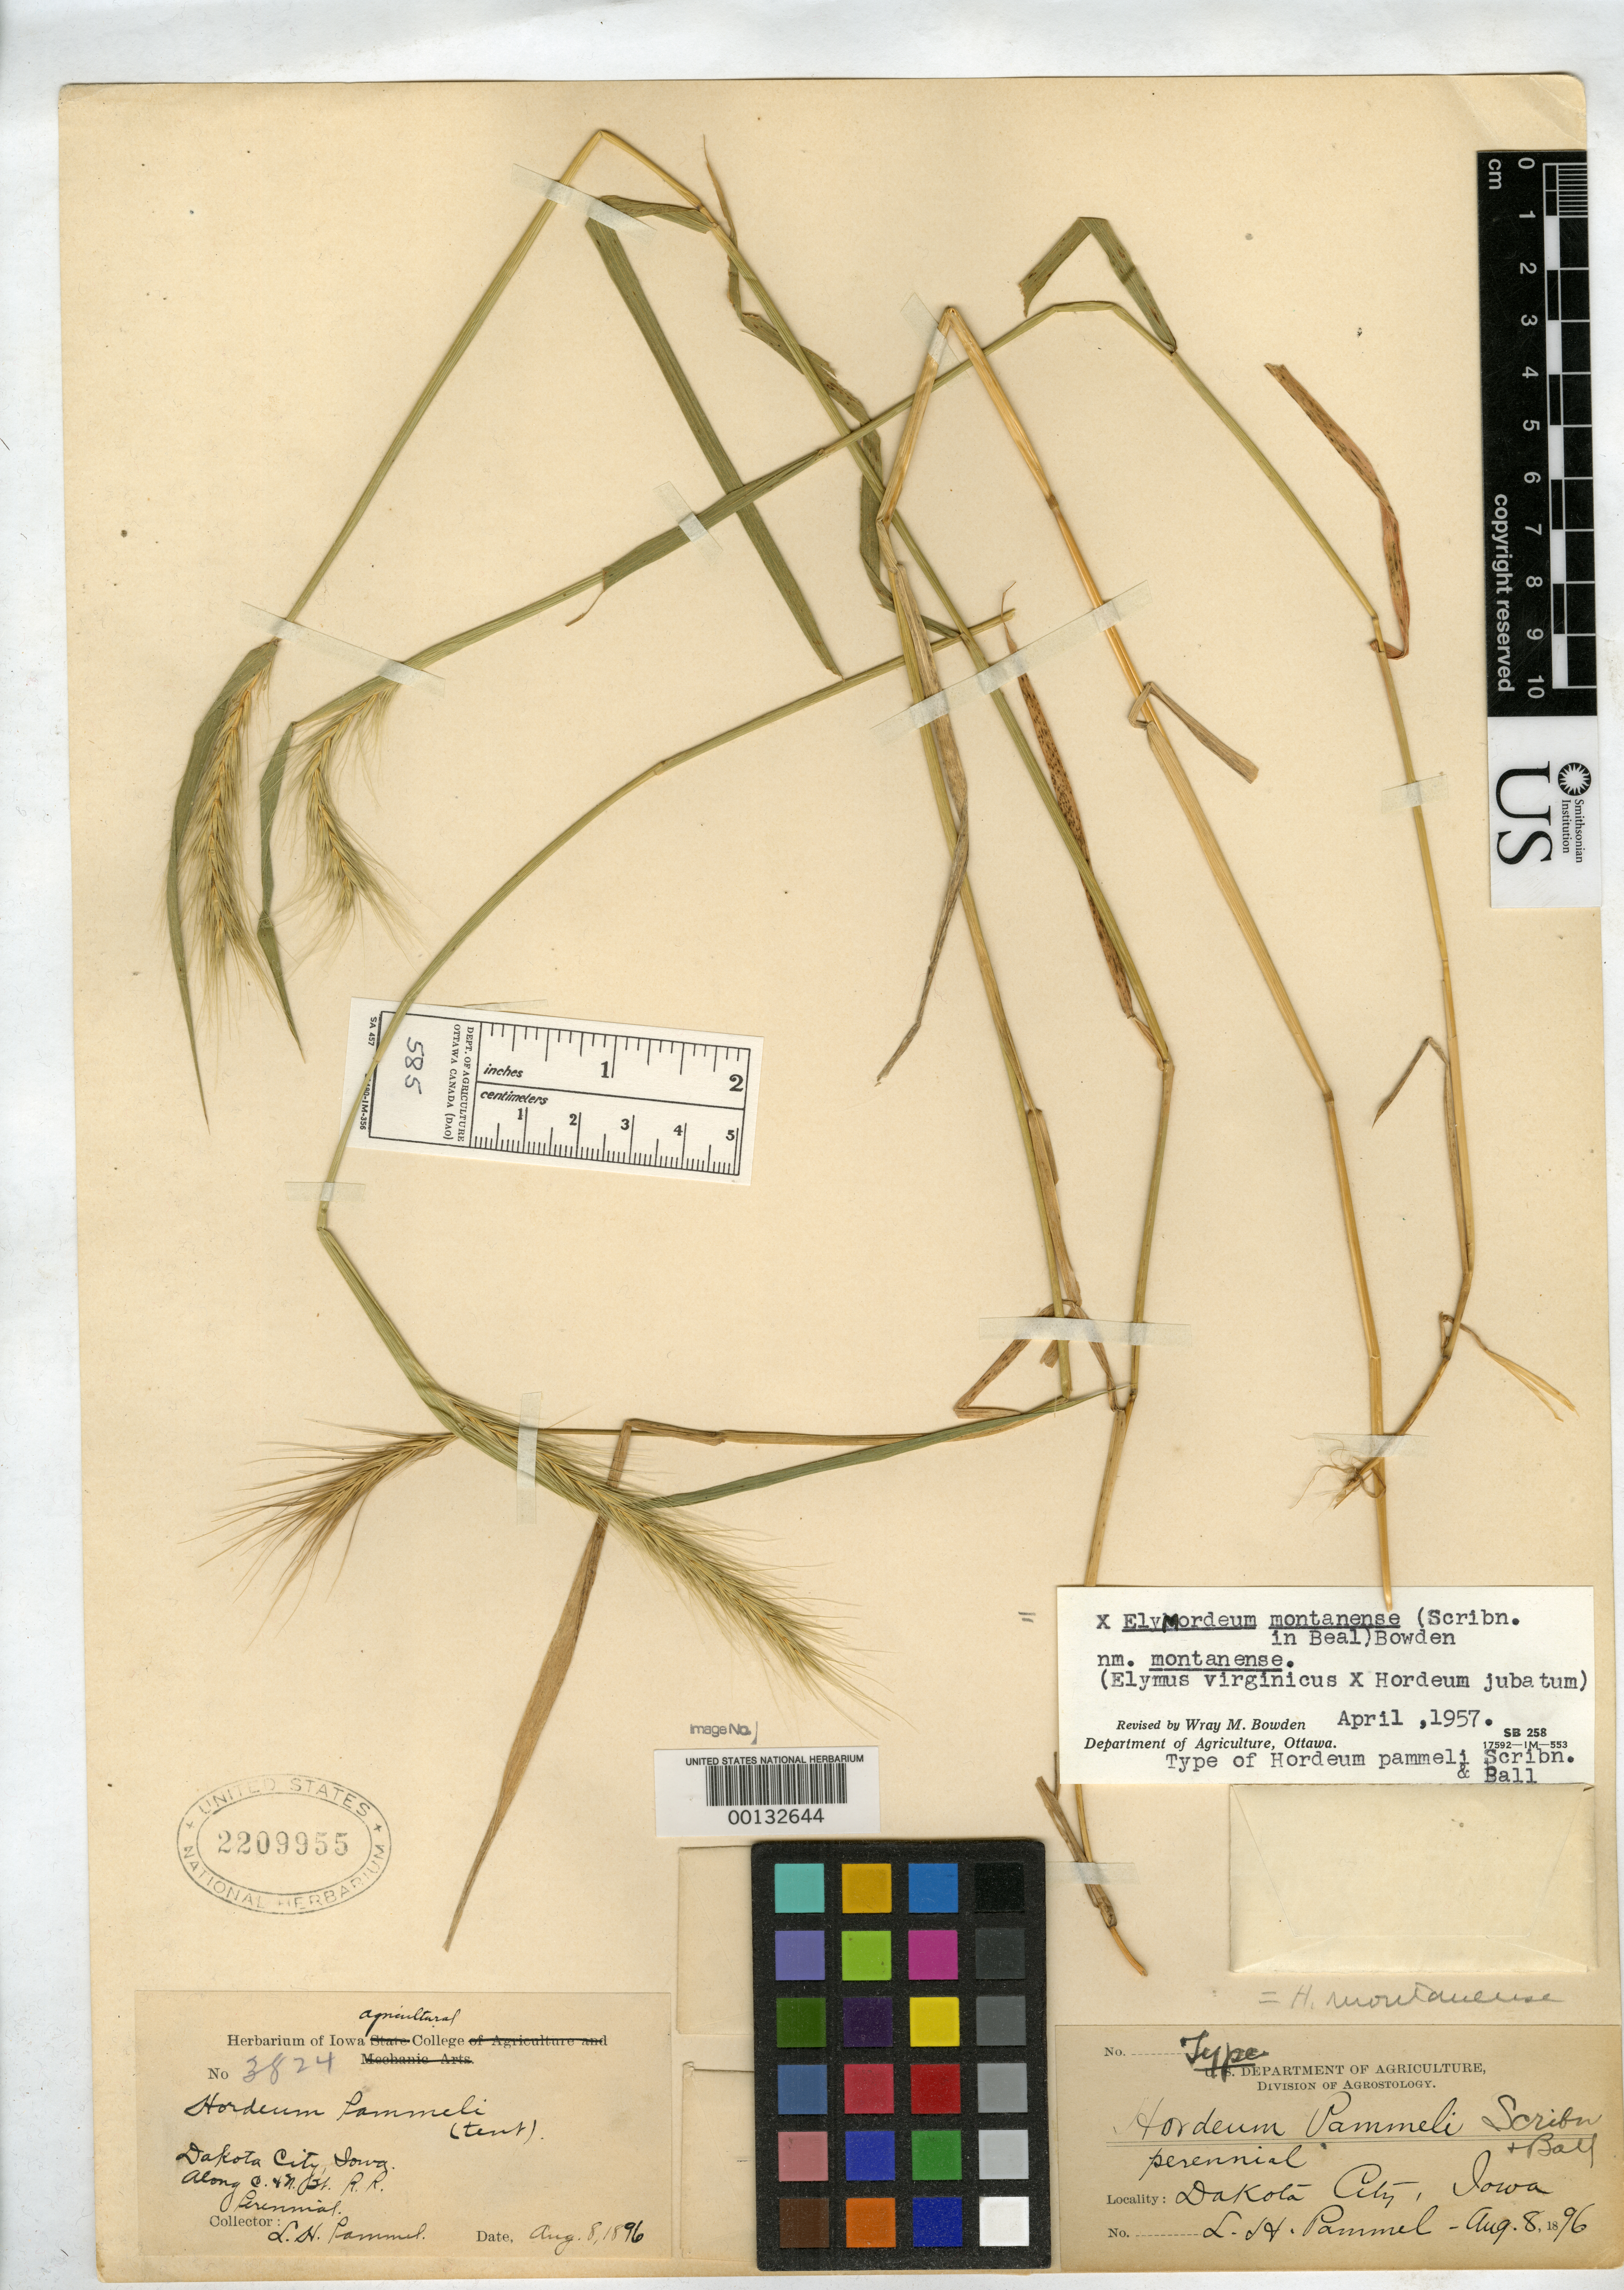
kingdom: Plantae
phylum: Tracheophyta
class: Liliopsida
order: Poales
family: Poaceae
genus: Hordeum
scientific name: Hordeum pammelii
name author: Scribn. & C.R. Ball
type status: Isotype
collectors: L. Pammel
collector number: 3824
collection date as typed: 08 Aug 1896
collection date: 1896-08-08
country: United States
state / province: Iowa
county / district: Humboldt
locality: At Dakota City.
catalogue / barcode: US 2209955